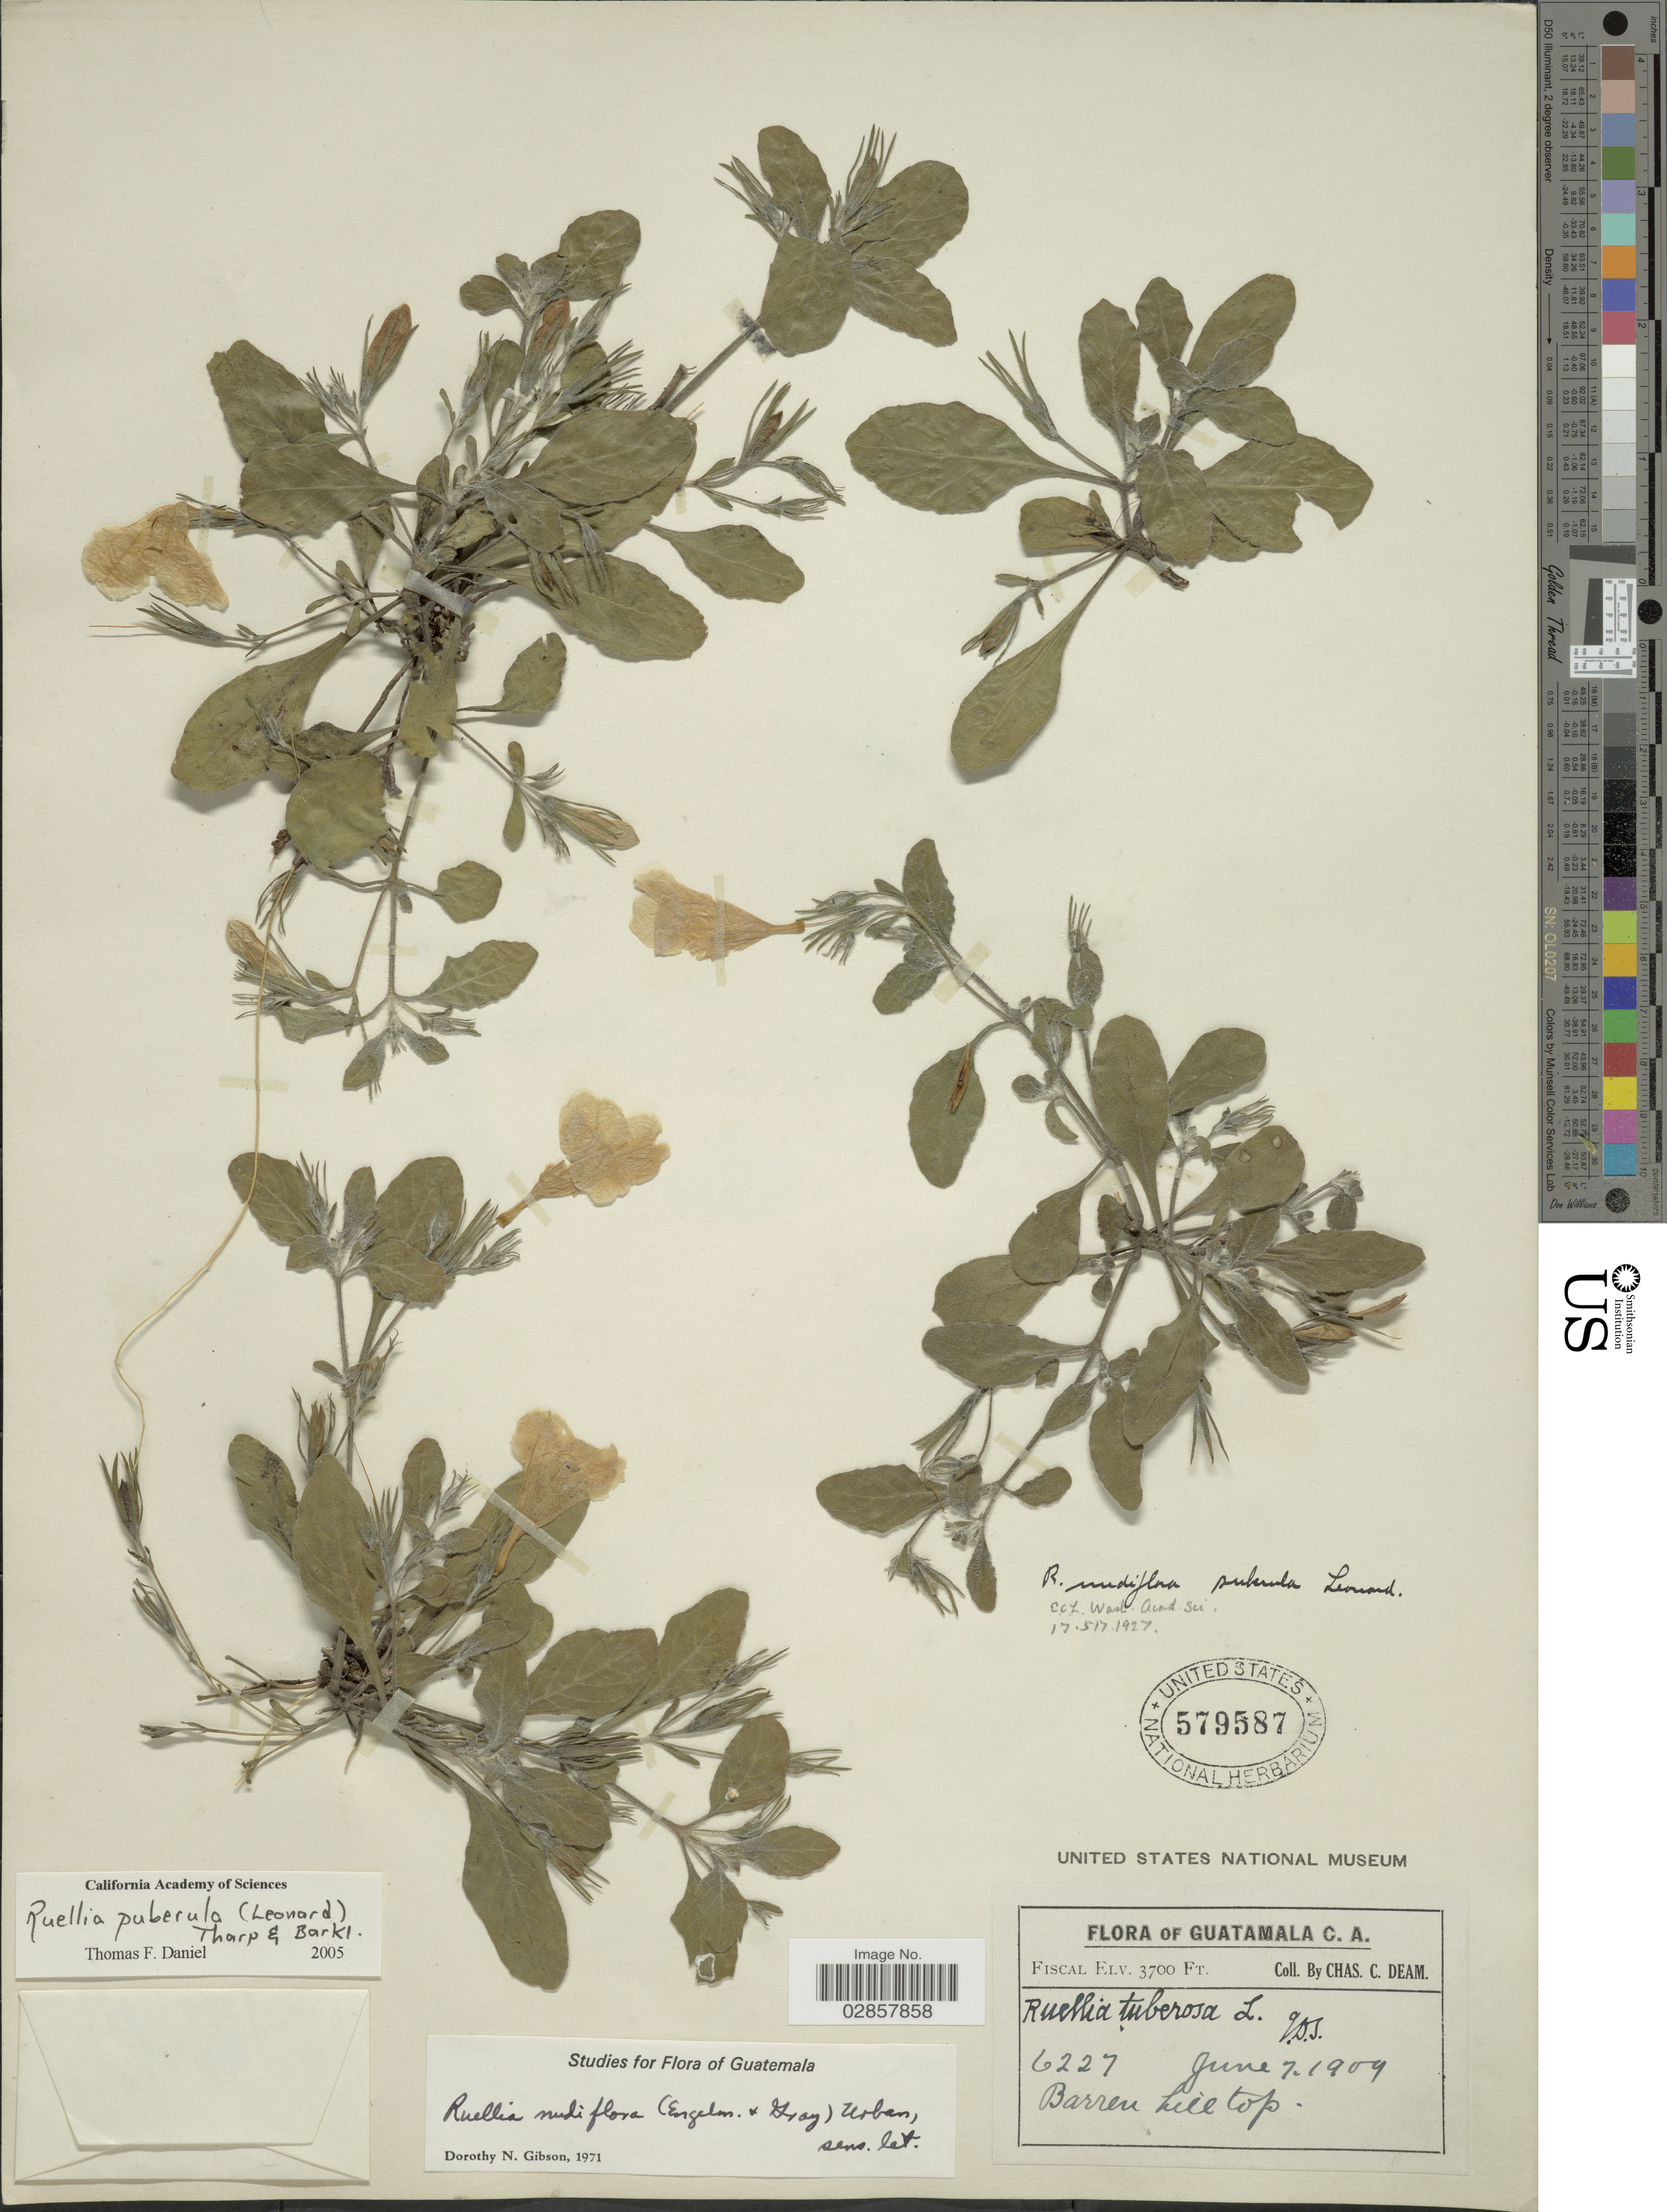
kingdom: Plantae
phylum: Tracheophyta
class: Magnoliopsida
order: Lamiales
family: Acanthaceae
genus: Ruellia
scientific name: Ruellia nudiflora var. puberula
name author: Leonard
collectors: C. C. Deam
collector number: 6227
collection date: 1909-06-07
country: Guatemala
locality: Fiscal. Barren hilltop.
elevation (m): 1128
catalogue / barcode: US 579587